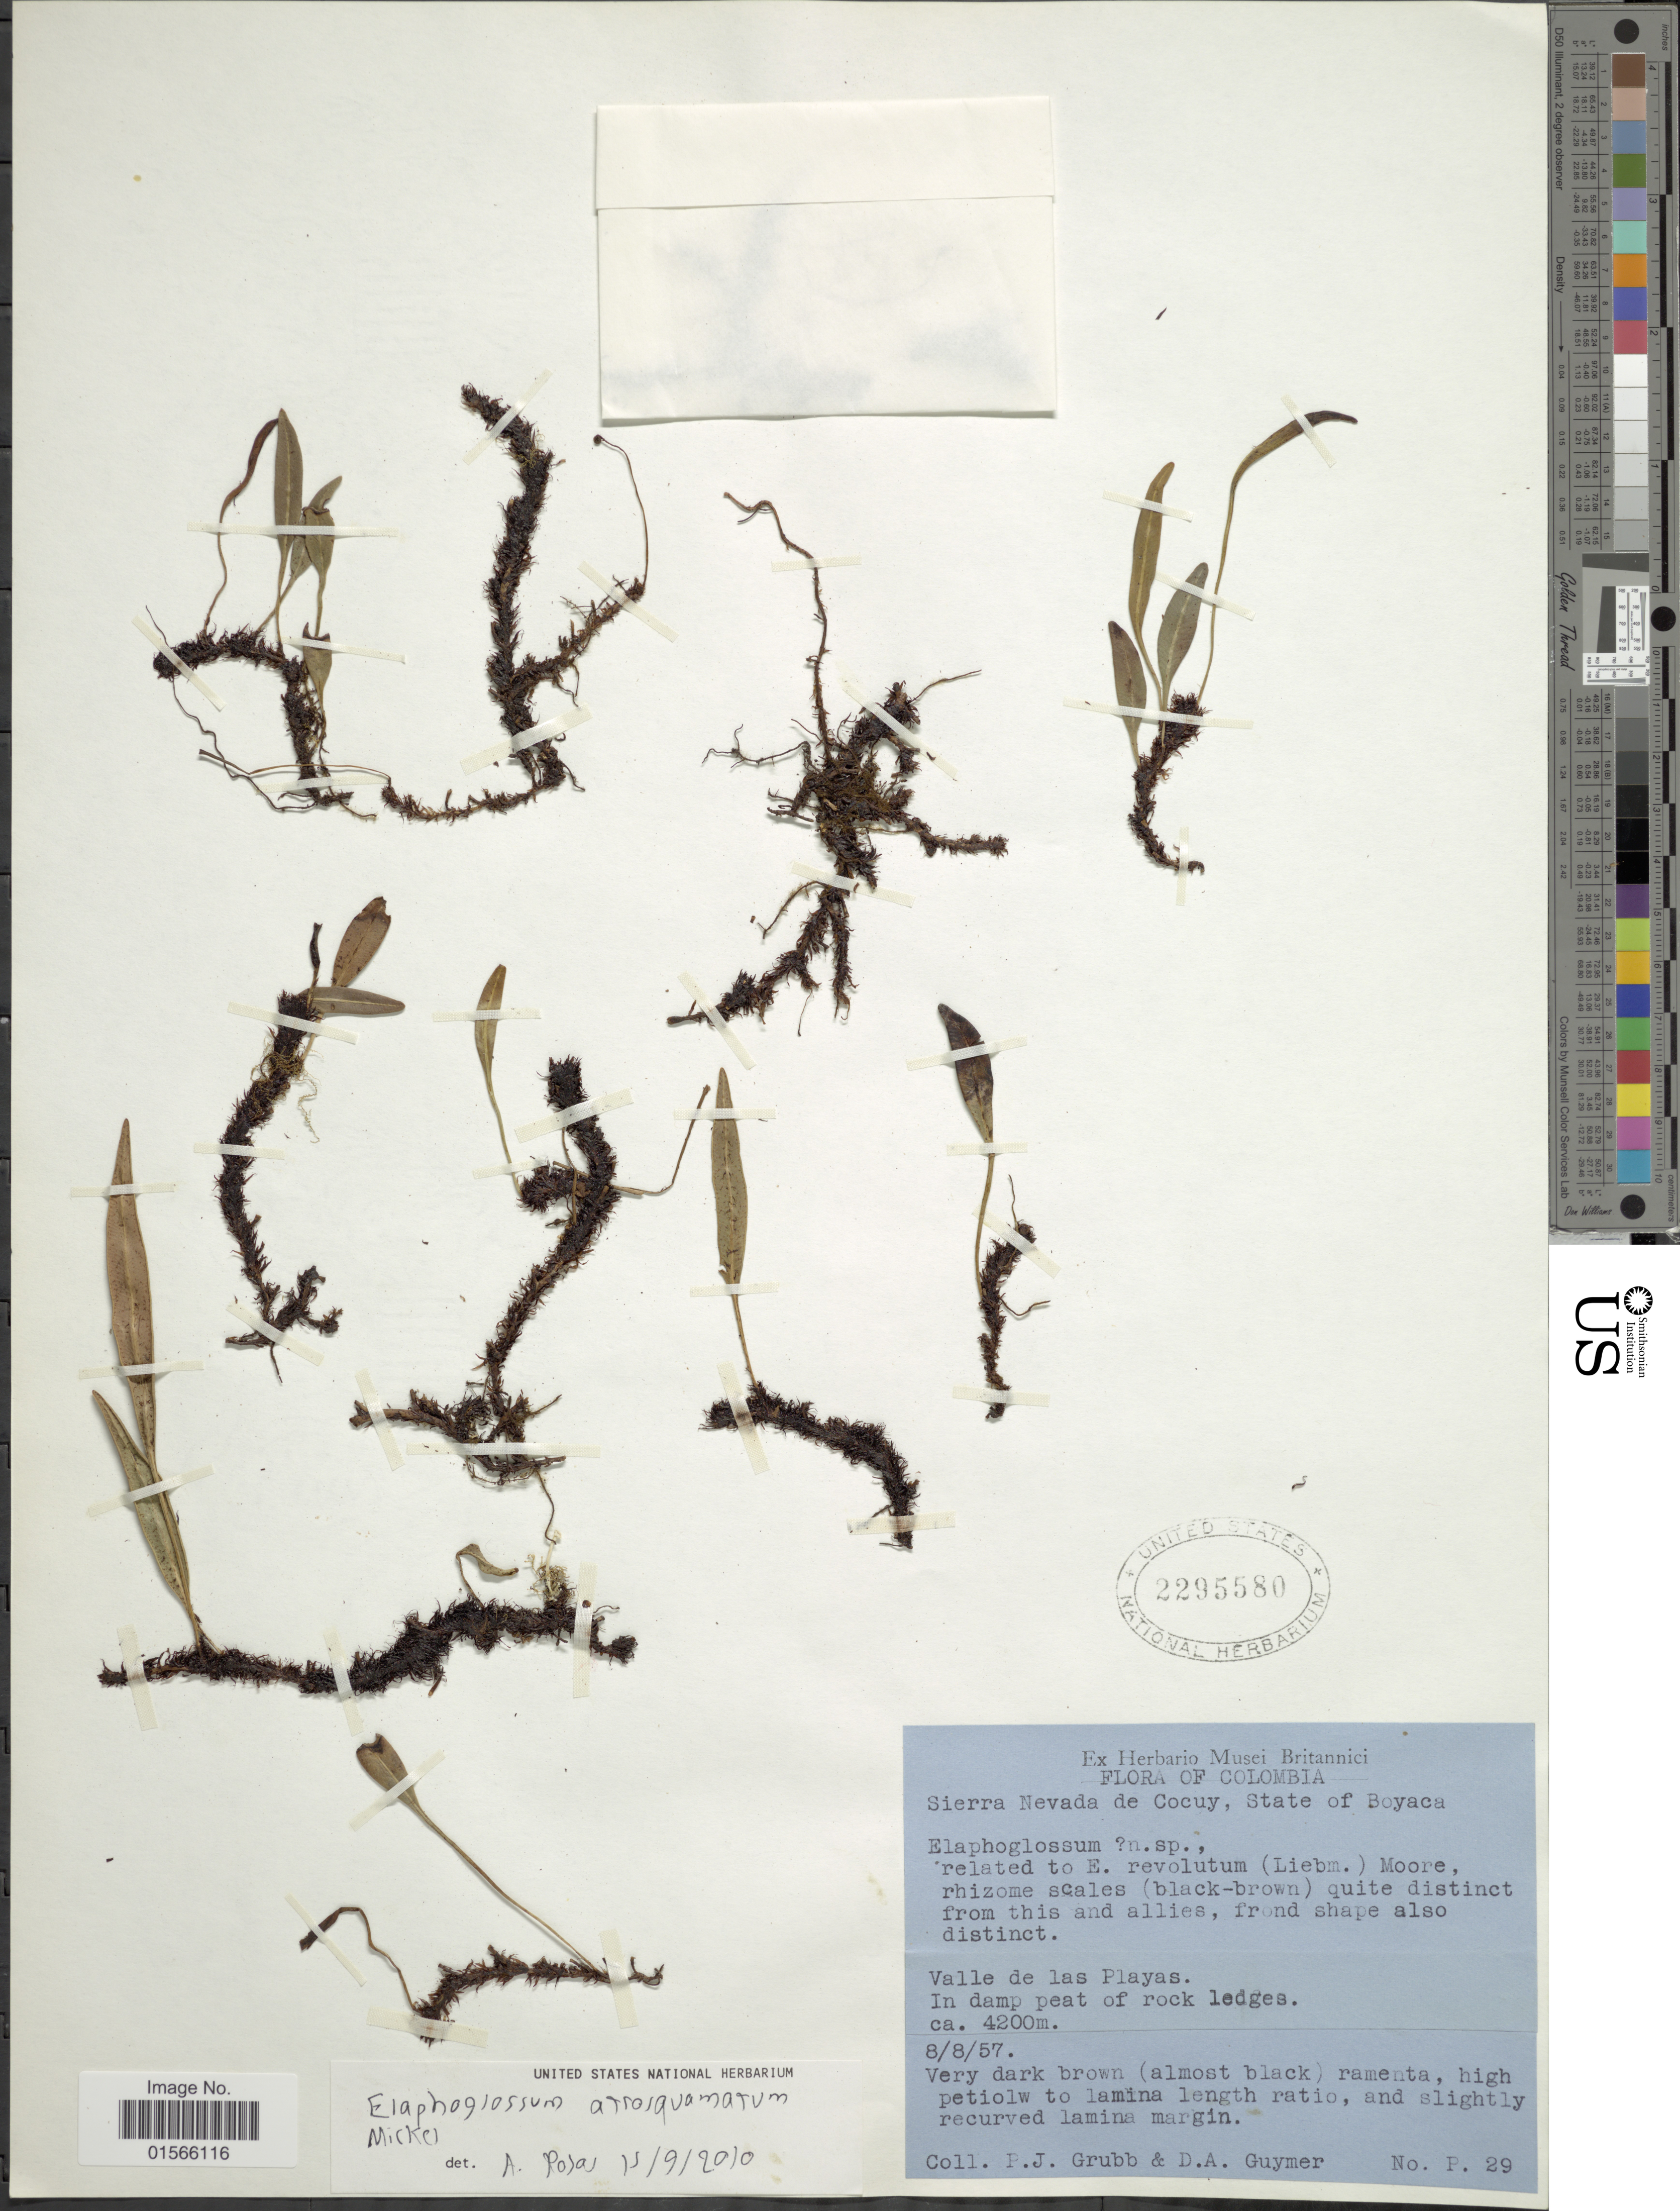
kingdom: Plantae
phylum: Tracheophyta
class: Polypodiopsida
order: Polypodiales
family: Dryopteridaceae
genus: Elaphoglossum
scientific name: Elaphoglossum atrosquamatum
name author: Mickel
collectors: P. J. Grubb & D. Guymer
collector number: P 29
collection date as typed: Transcribed d/m/y: 8/8/57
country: Colombia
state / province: Boyacá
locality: Sierra Nevada de Cocuy, Valle de las Playas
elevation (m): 4200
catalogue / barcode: US 2295580